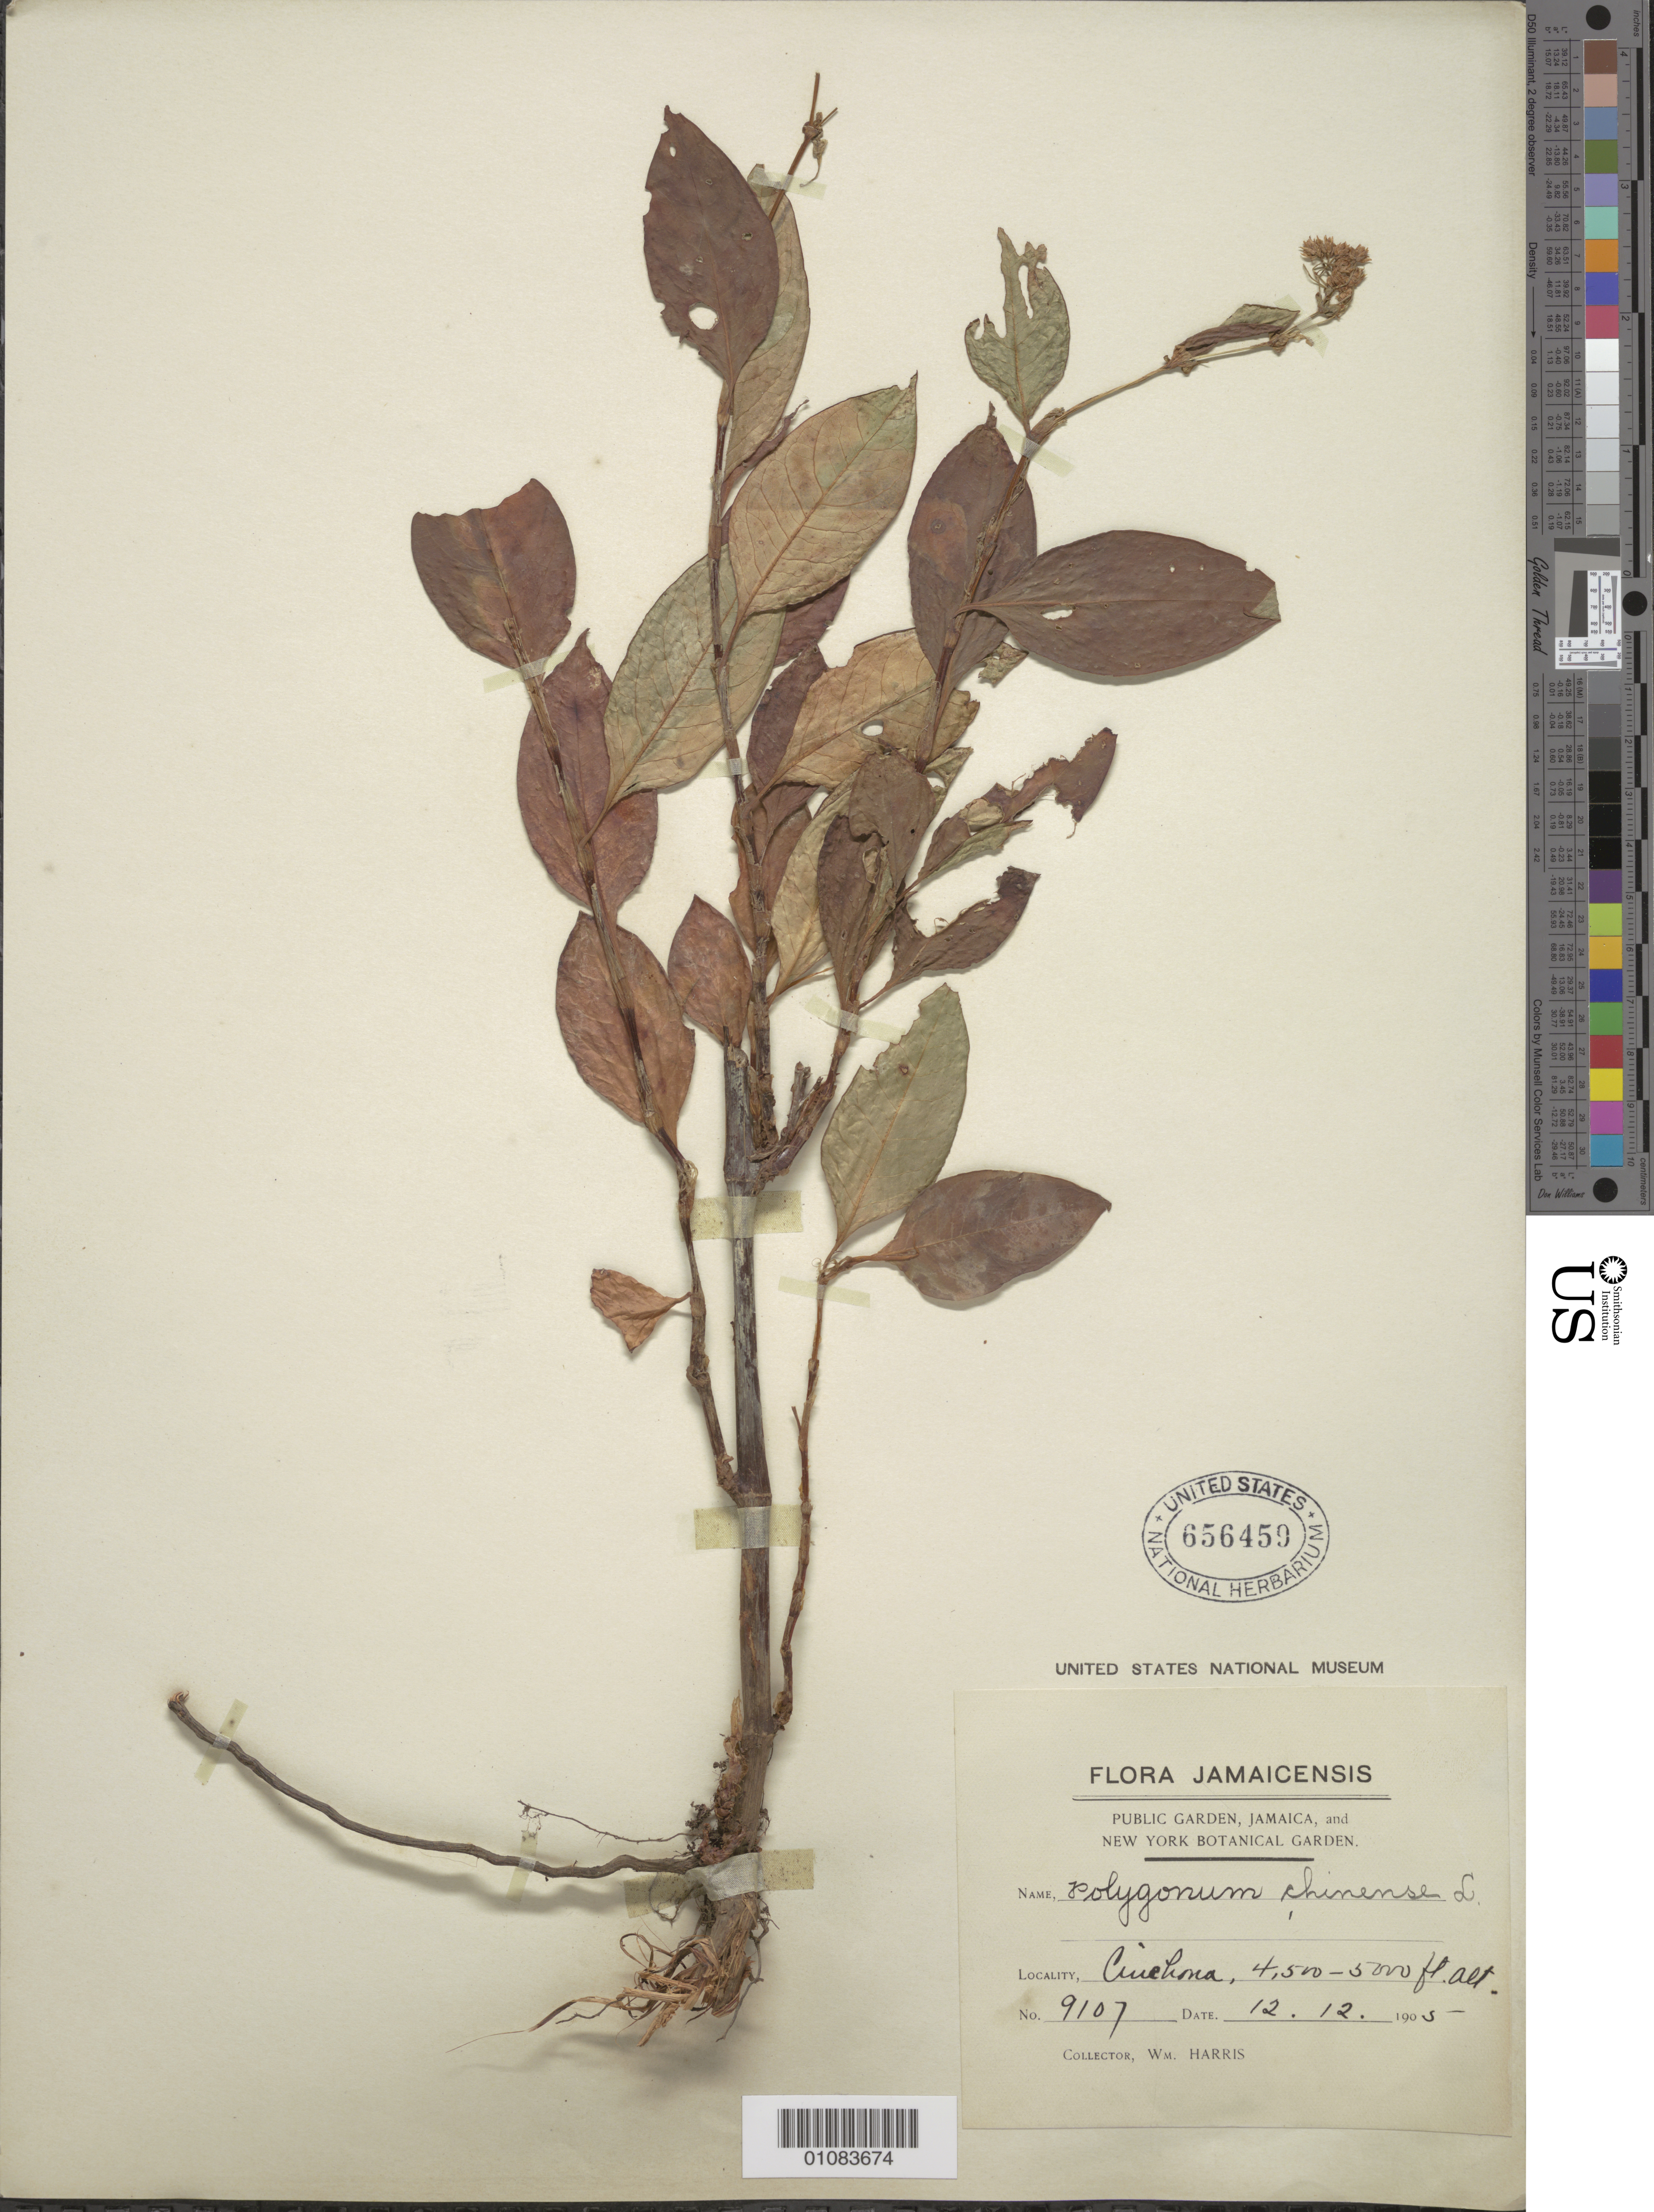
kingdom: Plantae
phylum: Tracheophyta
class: Magnoliopsida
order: Caryophyllales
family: Polygonaceae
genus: Polygonum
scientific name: Polygonum chinense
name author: L.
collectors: W. Harris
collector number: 9107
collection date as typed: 12 Dec 1905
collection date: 1905-12-12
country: Jamaica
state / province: Saint Andrew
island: Jamaica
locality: Chinchona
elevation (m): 1372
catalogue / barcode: US 656459